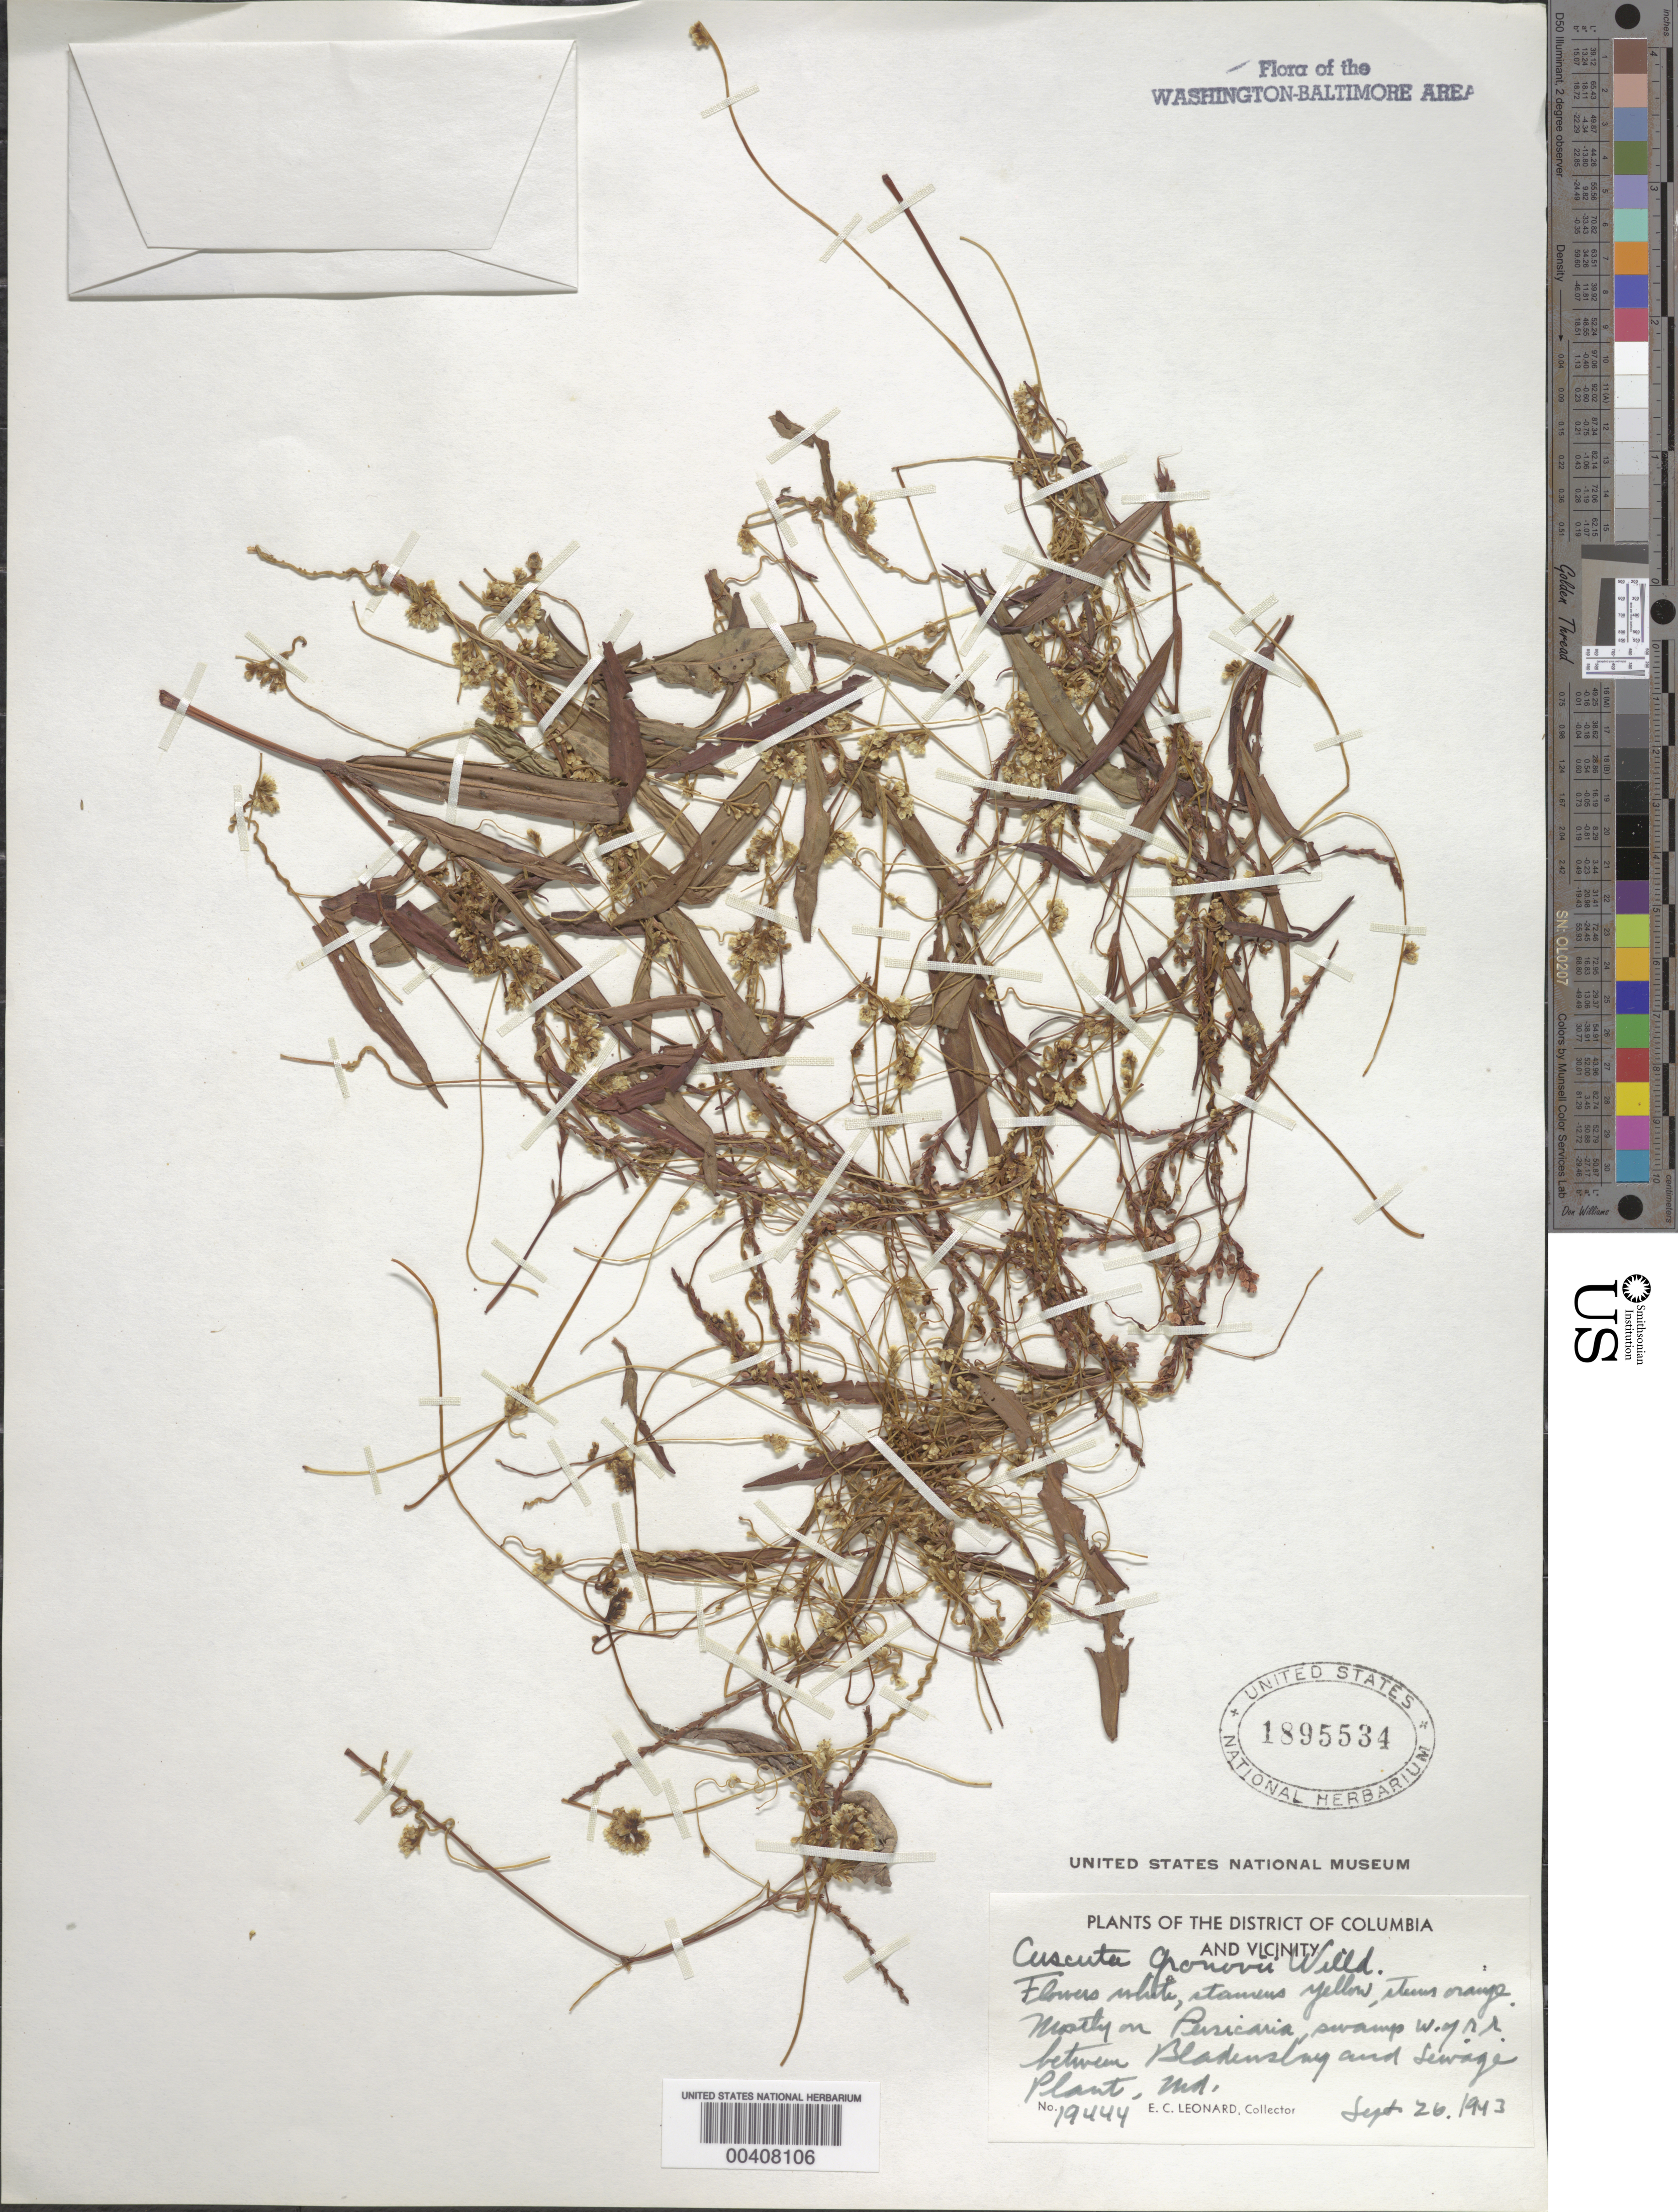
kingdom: Plantae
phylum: Tracheophyta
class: Magnoliopsida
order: Solanales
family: Convolvulaceae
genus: Cuscuta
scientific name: Cuscuta gronovii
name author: Willd. ex Schult.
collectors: E. C. Leonard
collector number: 19444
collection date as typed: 26 Sep 1943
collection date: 1943-09-26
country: United States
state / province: Maryland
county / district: Prince George's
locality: W of R.R. between Bladensburg and Sewage Plant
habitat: On persicaria, swamp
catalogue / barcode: US 1895534